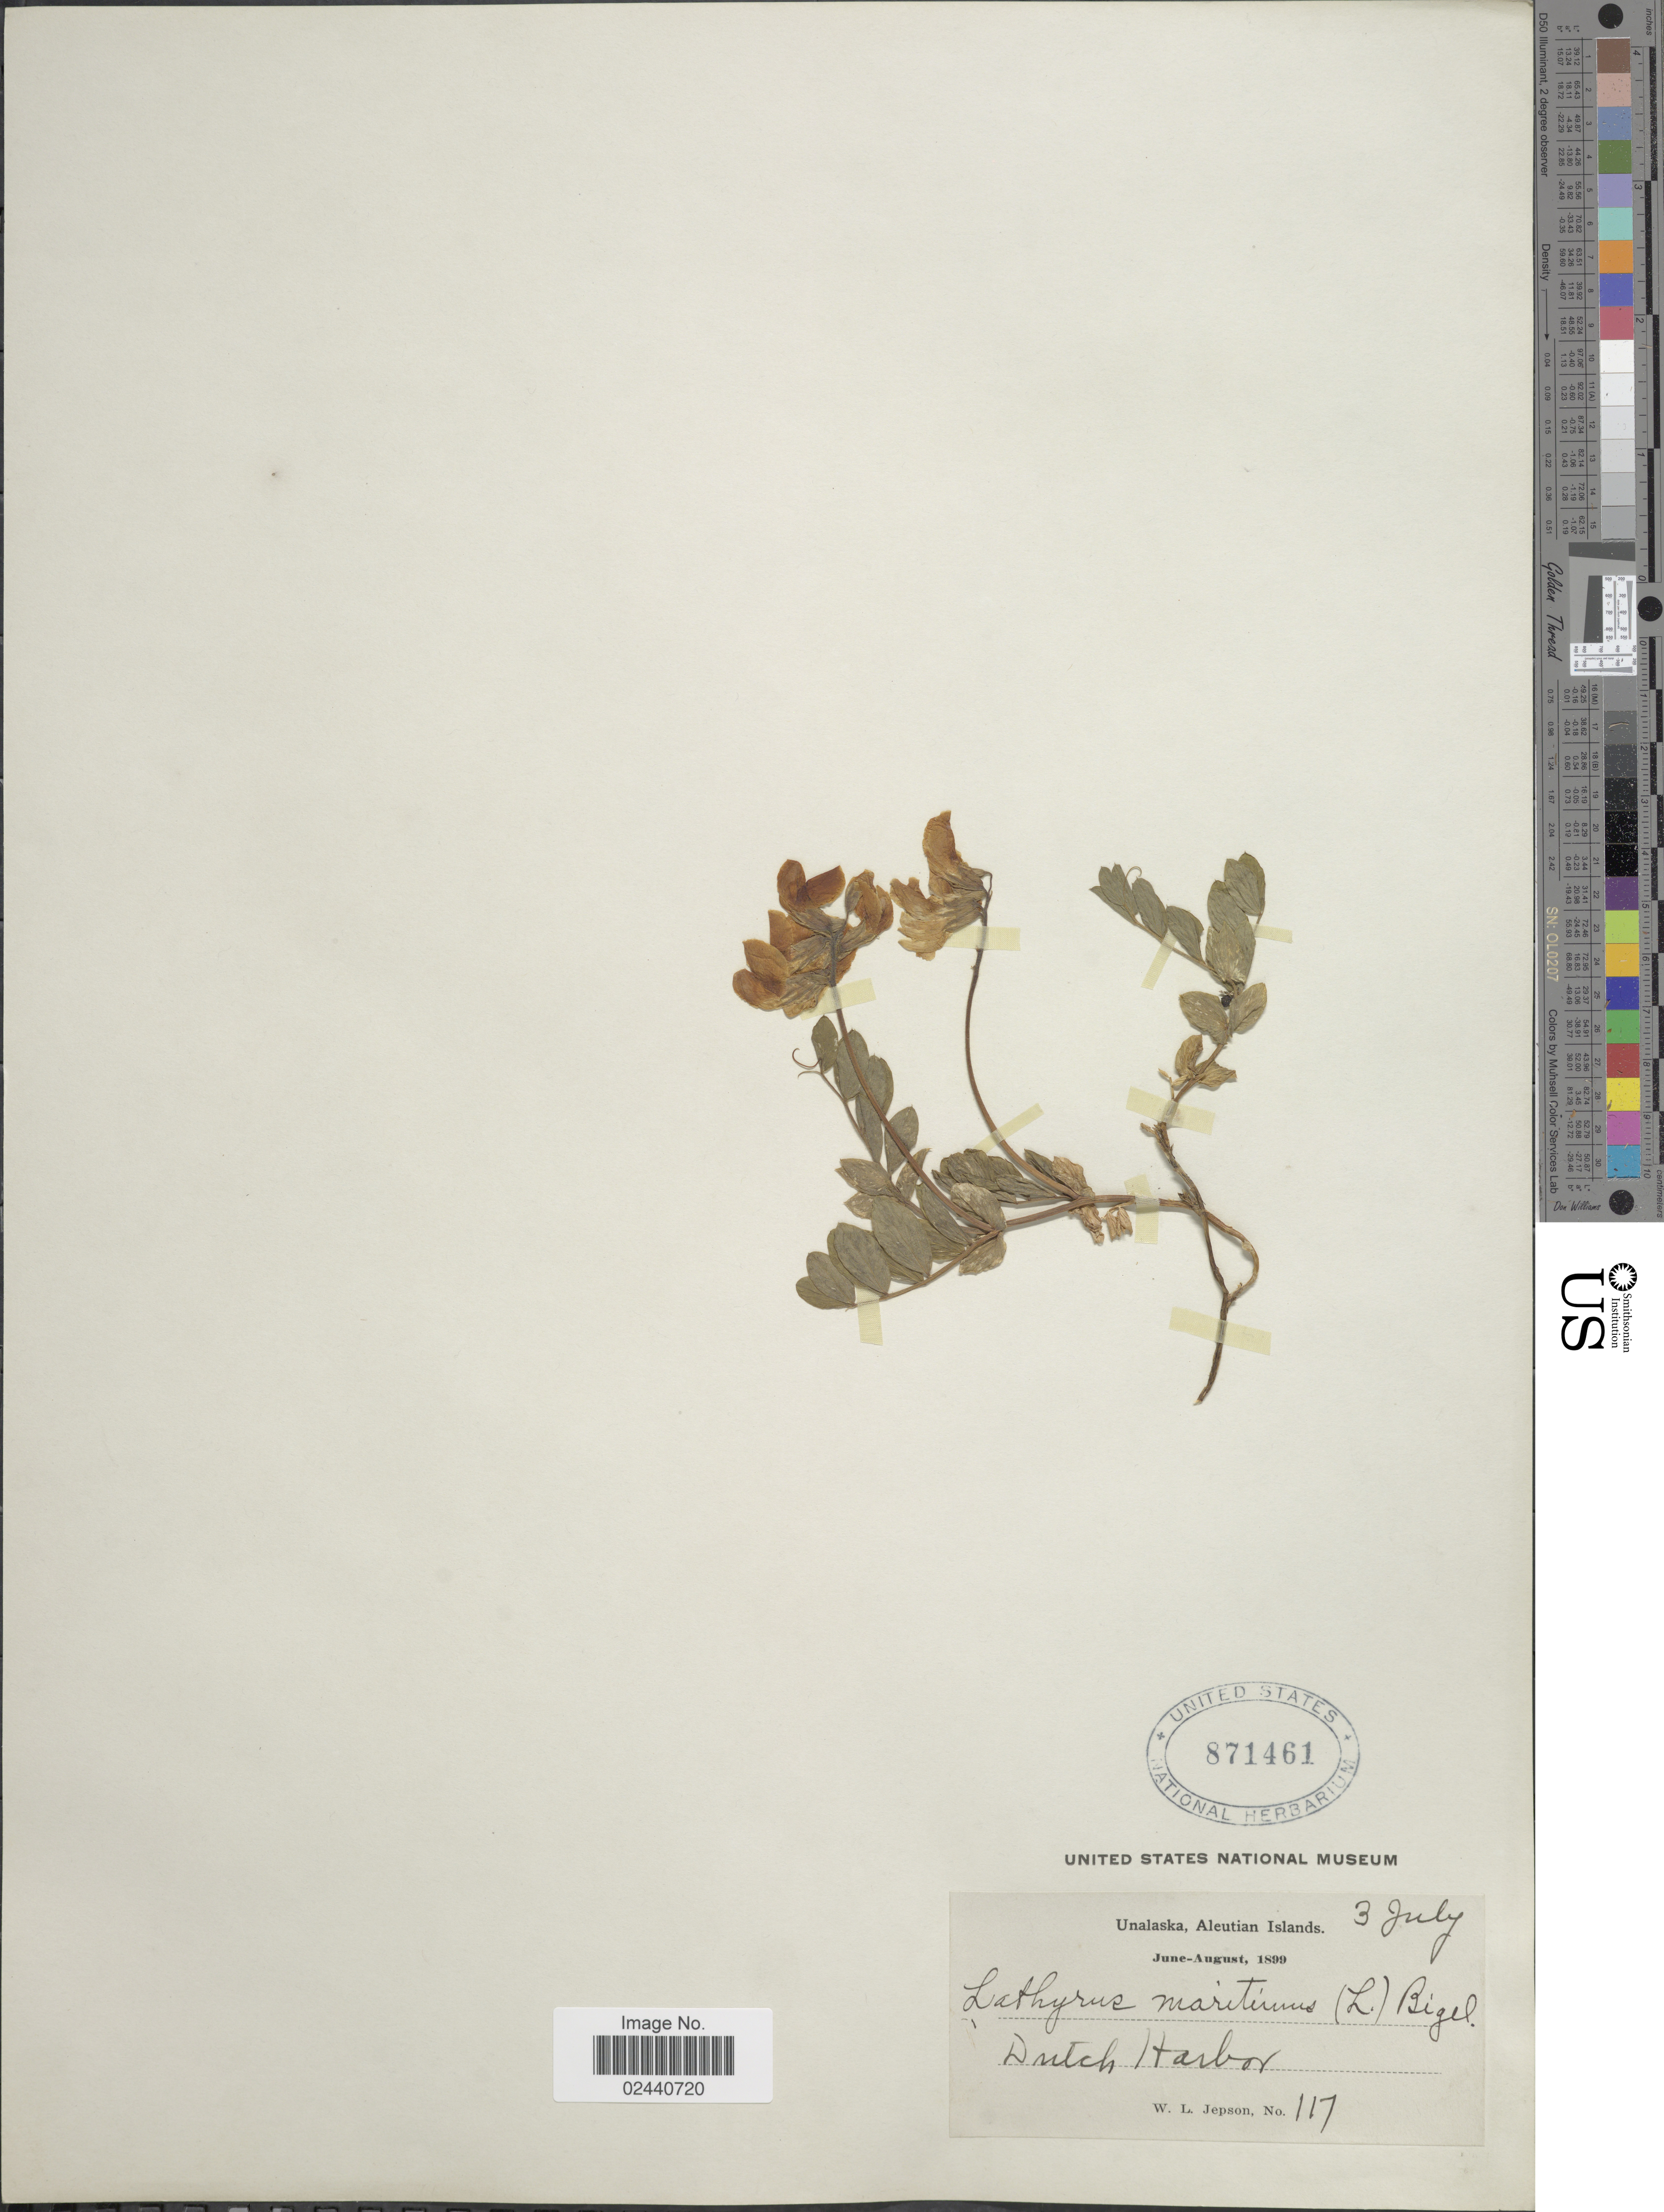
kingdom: Plantae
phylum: Tracheophyta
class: Magnoliopsida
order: Fabales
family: Fabaceae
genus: Lathyrus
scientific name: Lathyrus japonicus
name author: Willd.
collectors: W. L. Jepson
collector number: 117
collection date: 1899-07-03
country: United States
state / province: Alaska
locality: Unalaska, Aleutian Islands, Dutch Harbor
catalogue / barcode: US 871461